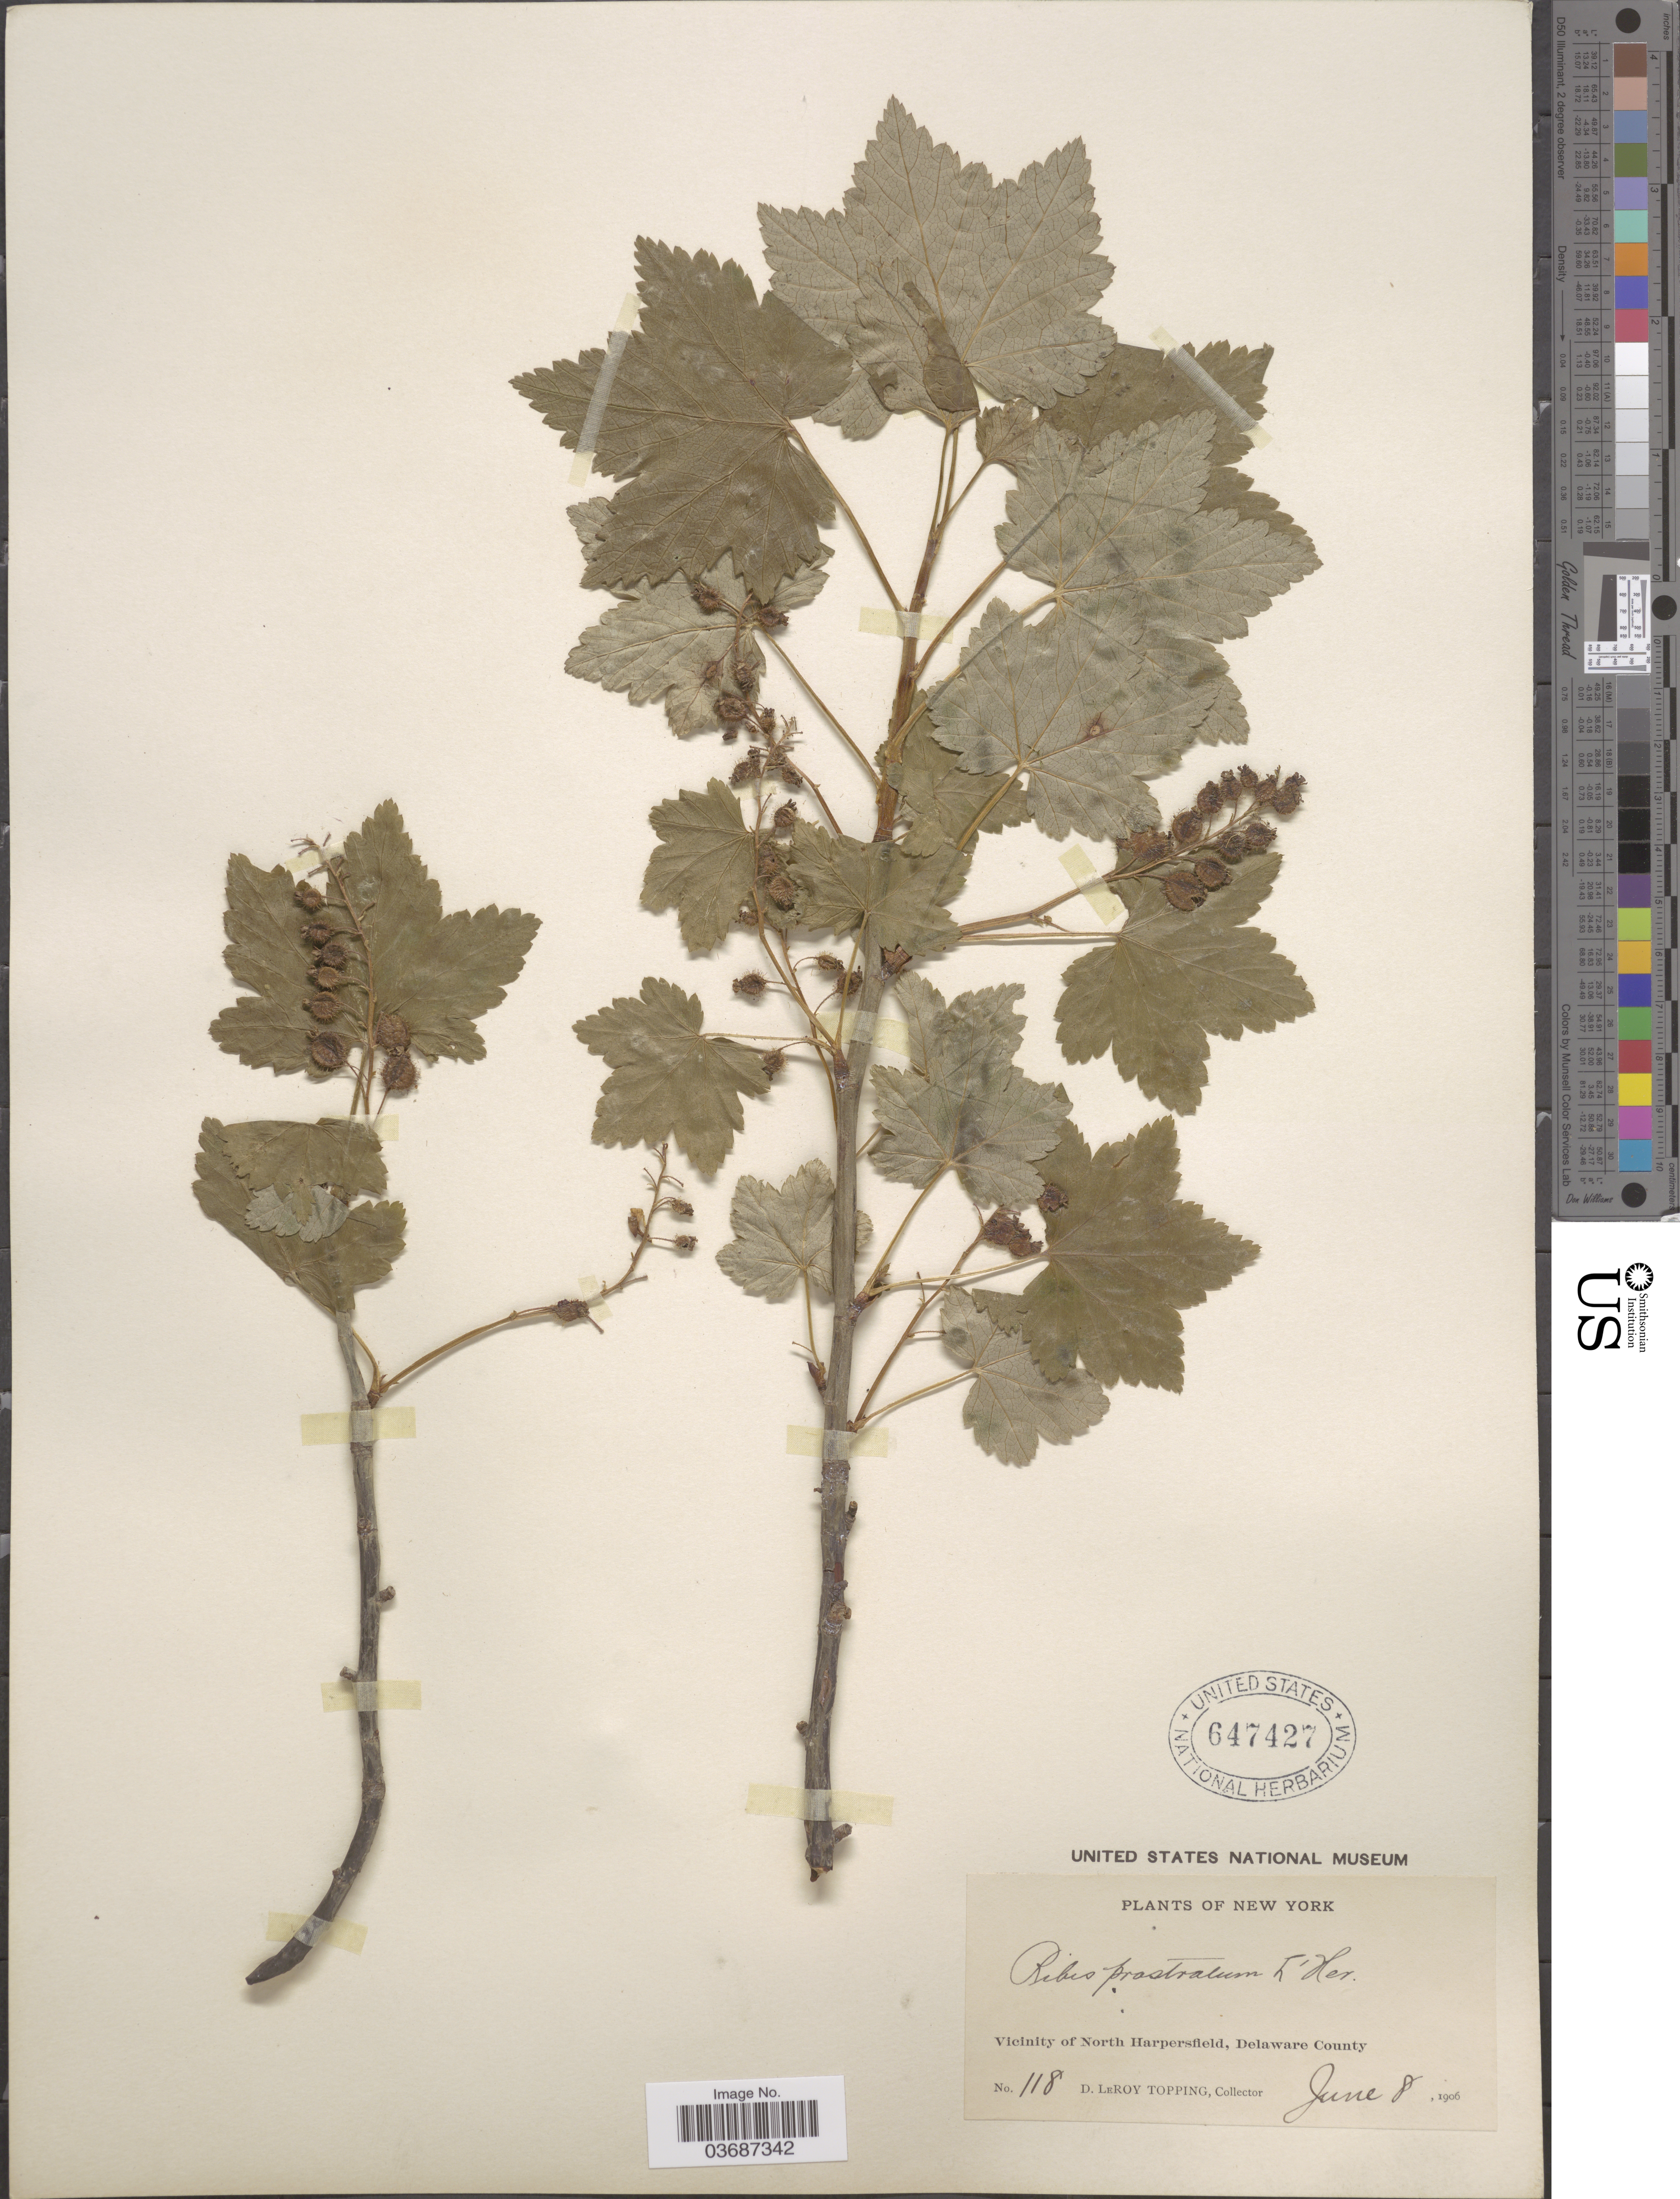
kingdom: Plantae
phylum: Tracheophyta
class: Magnoliopsida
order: Saxifragales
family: Grossulariaceae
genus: Ribes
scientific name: Ribes glandulosum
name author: Ruiz & Pav.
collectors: D. L. Topping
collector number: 118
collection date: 1906-06-08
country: United States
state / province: New York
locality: Vicinity of North Harpersfield, Delaware County.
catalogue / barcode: US 647427